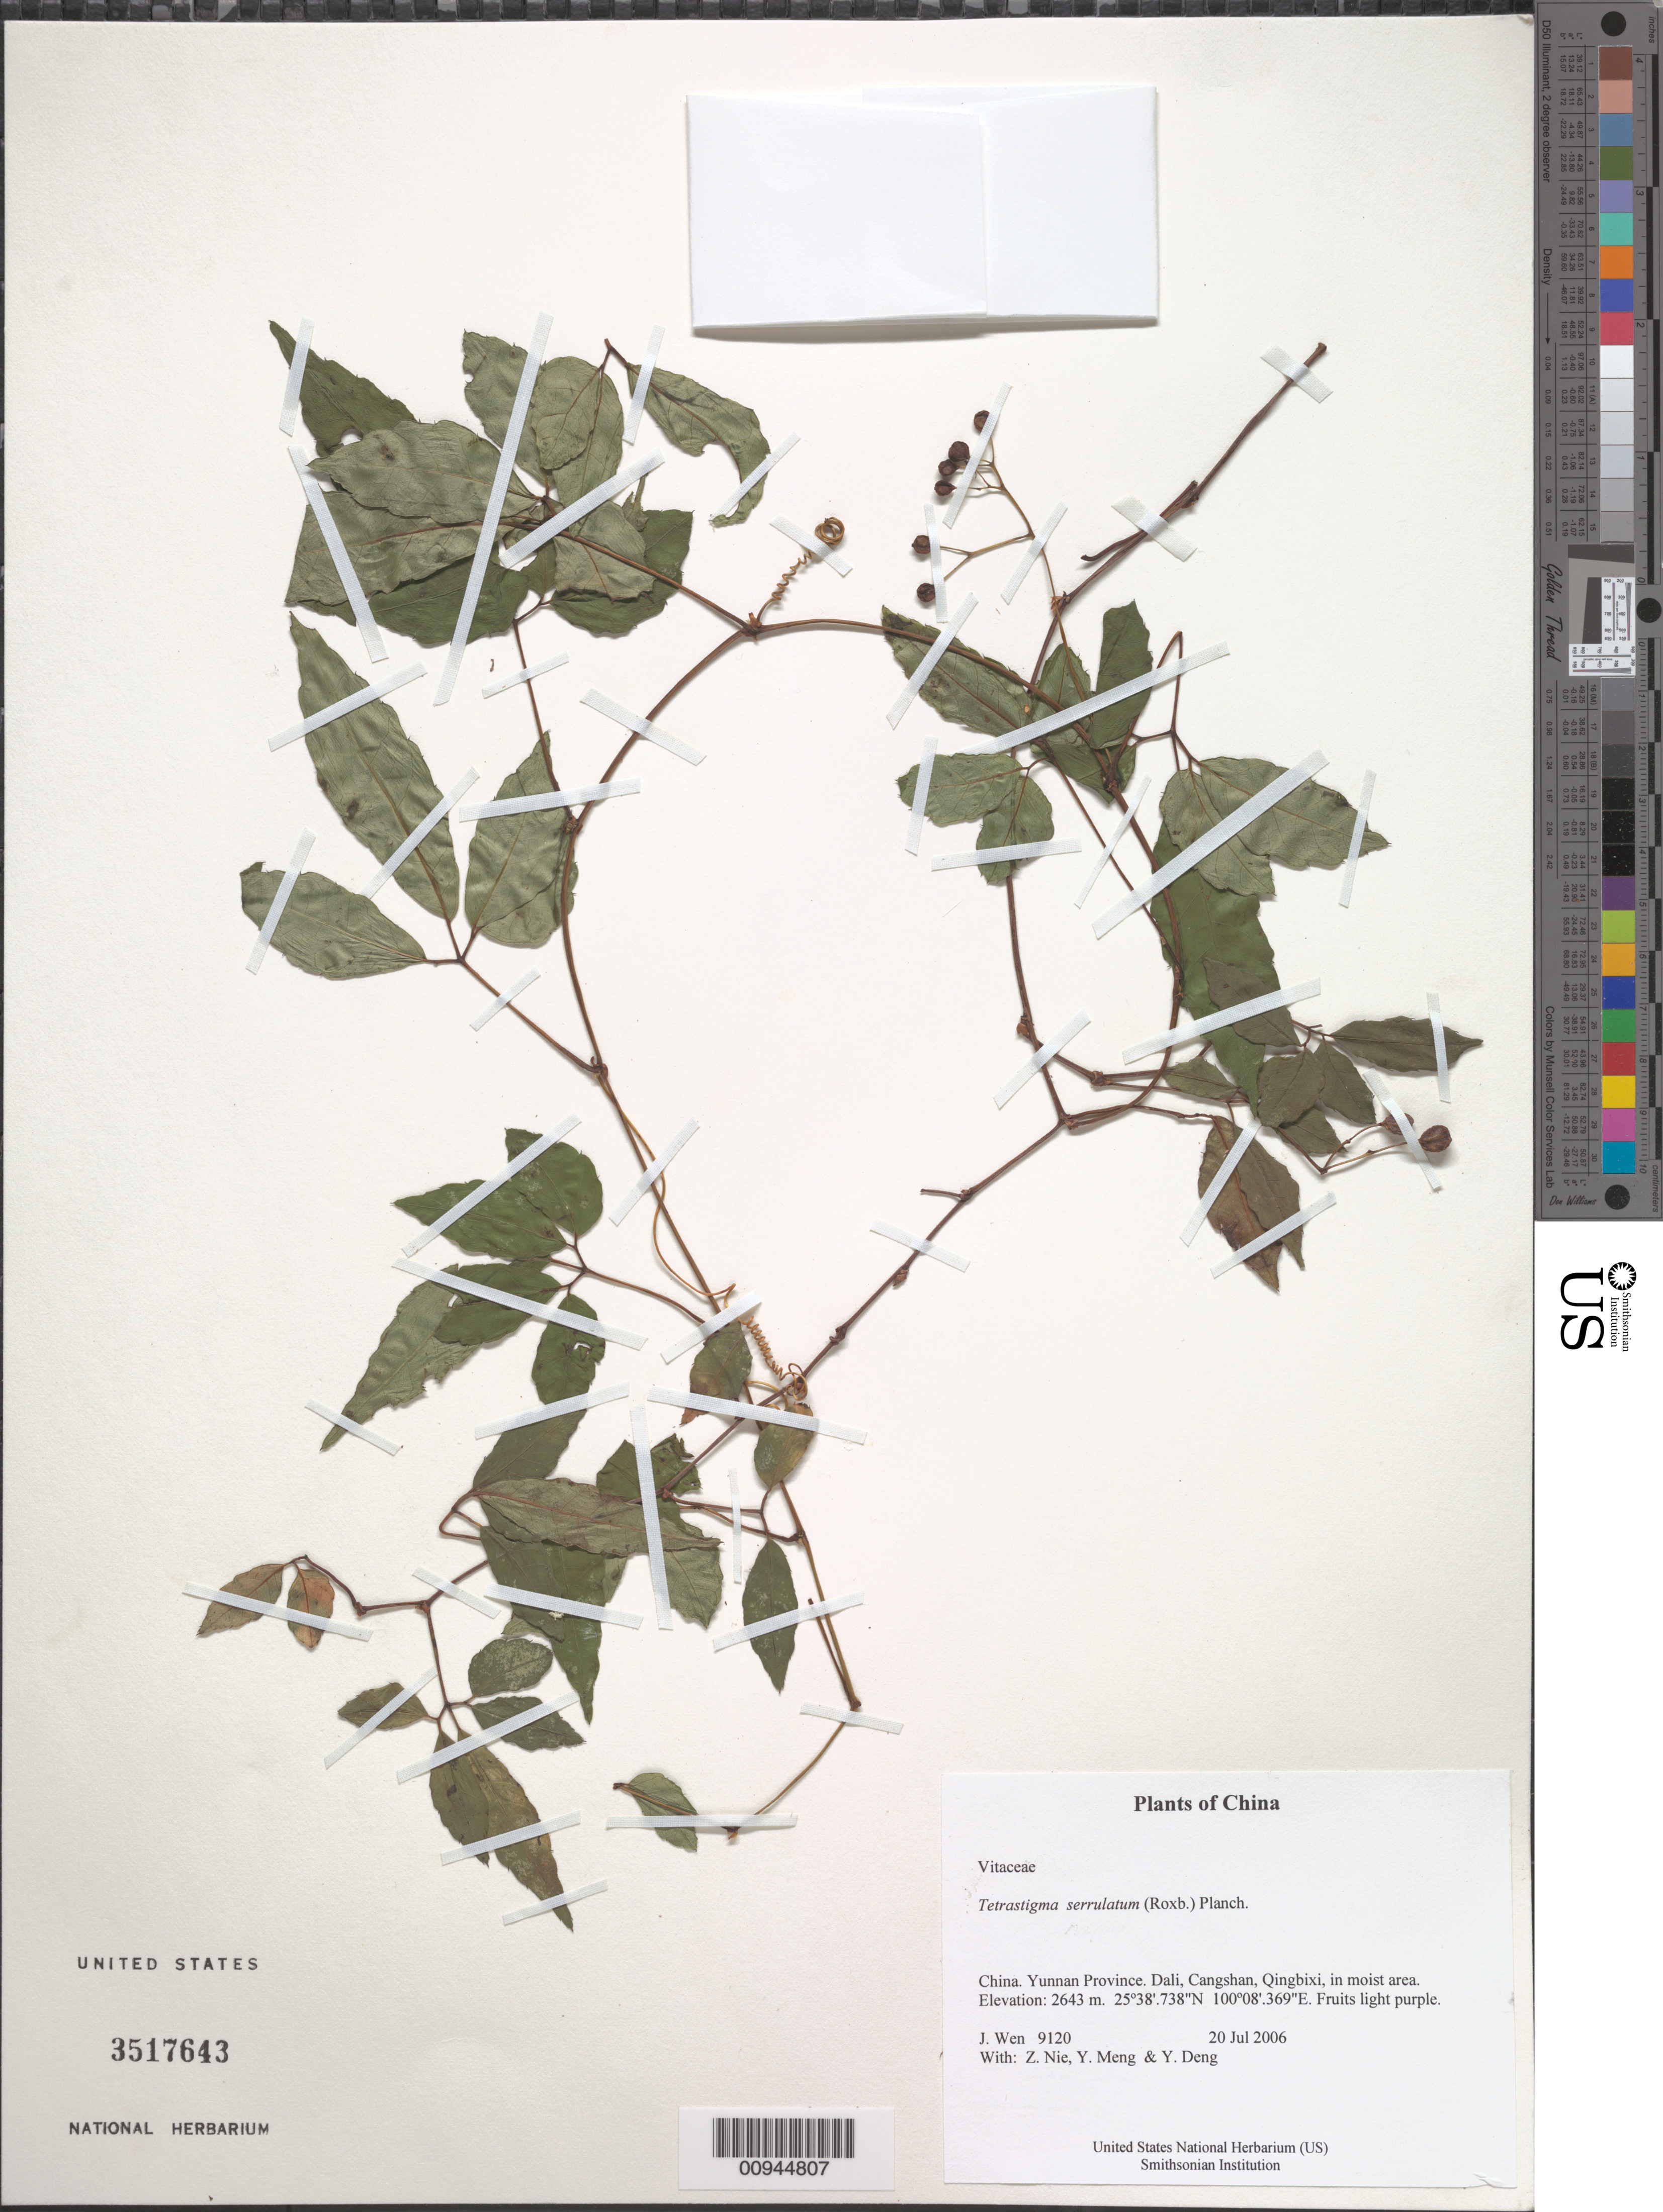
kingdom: Plantae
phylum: Tracheophyta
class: Magnoliopsida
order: Vitales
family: Vitaceae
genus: Tetrastigma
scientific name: Tetrastigma serrulatum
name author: (Roxb.) Planch.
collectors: J. Wen, Z. Nie, Y. Meng & Y. Deng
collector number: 9120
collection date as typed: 20 Jul 2006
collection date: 2006-07-20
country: China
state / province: Yunnan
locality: Yunnan Province. Dali, Cangshan, Qingbixi, in moist area.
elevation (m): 2643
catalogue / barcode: US 3517643